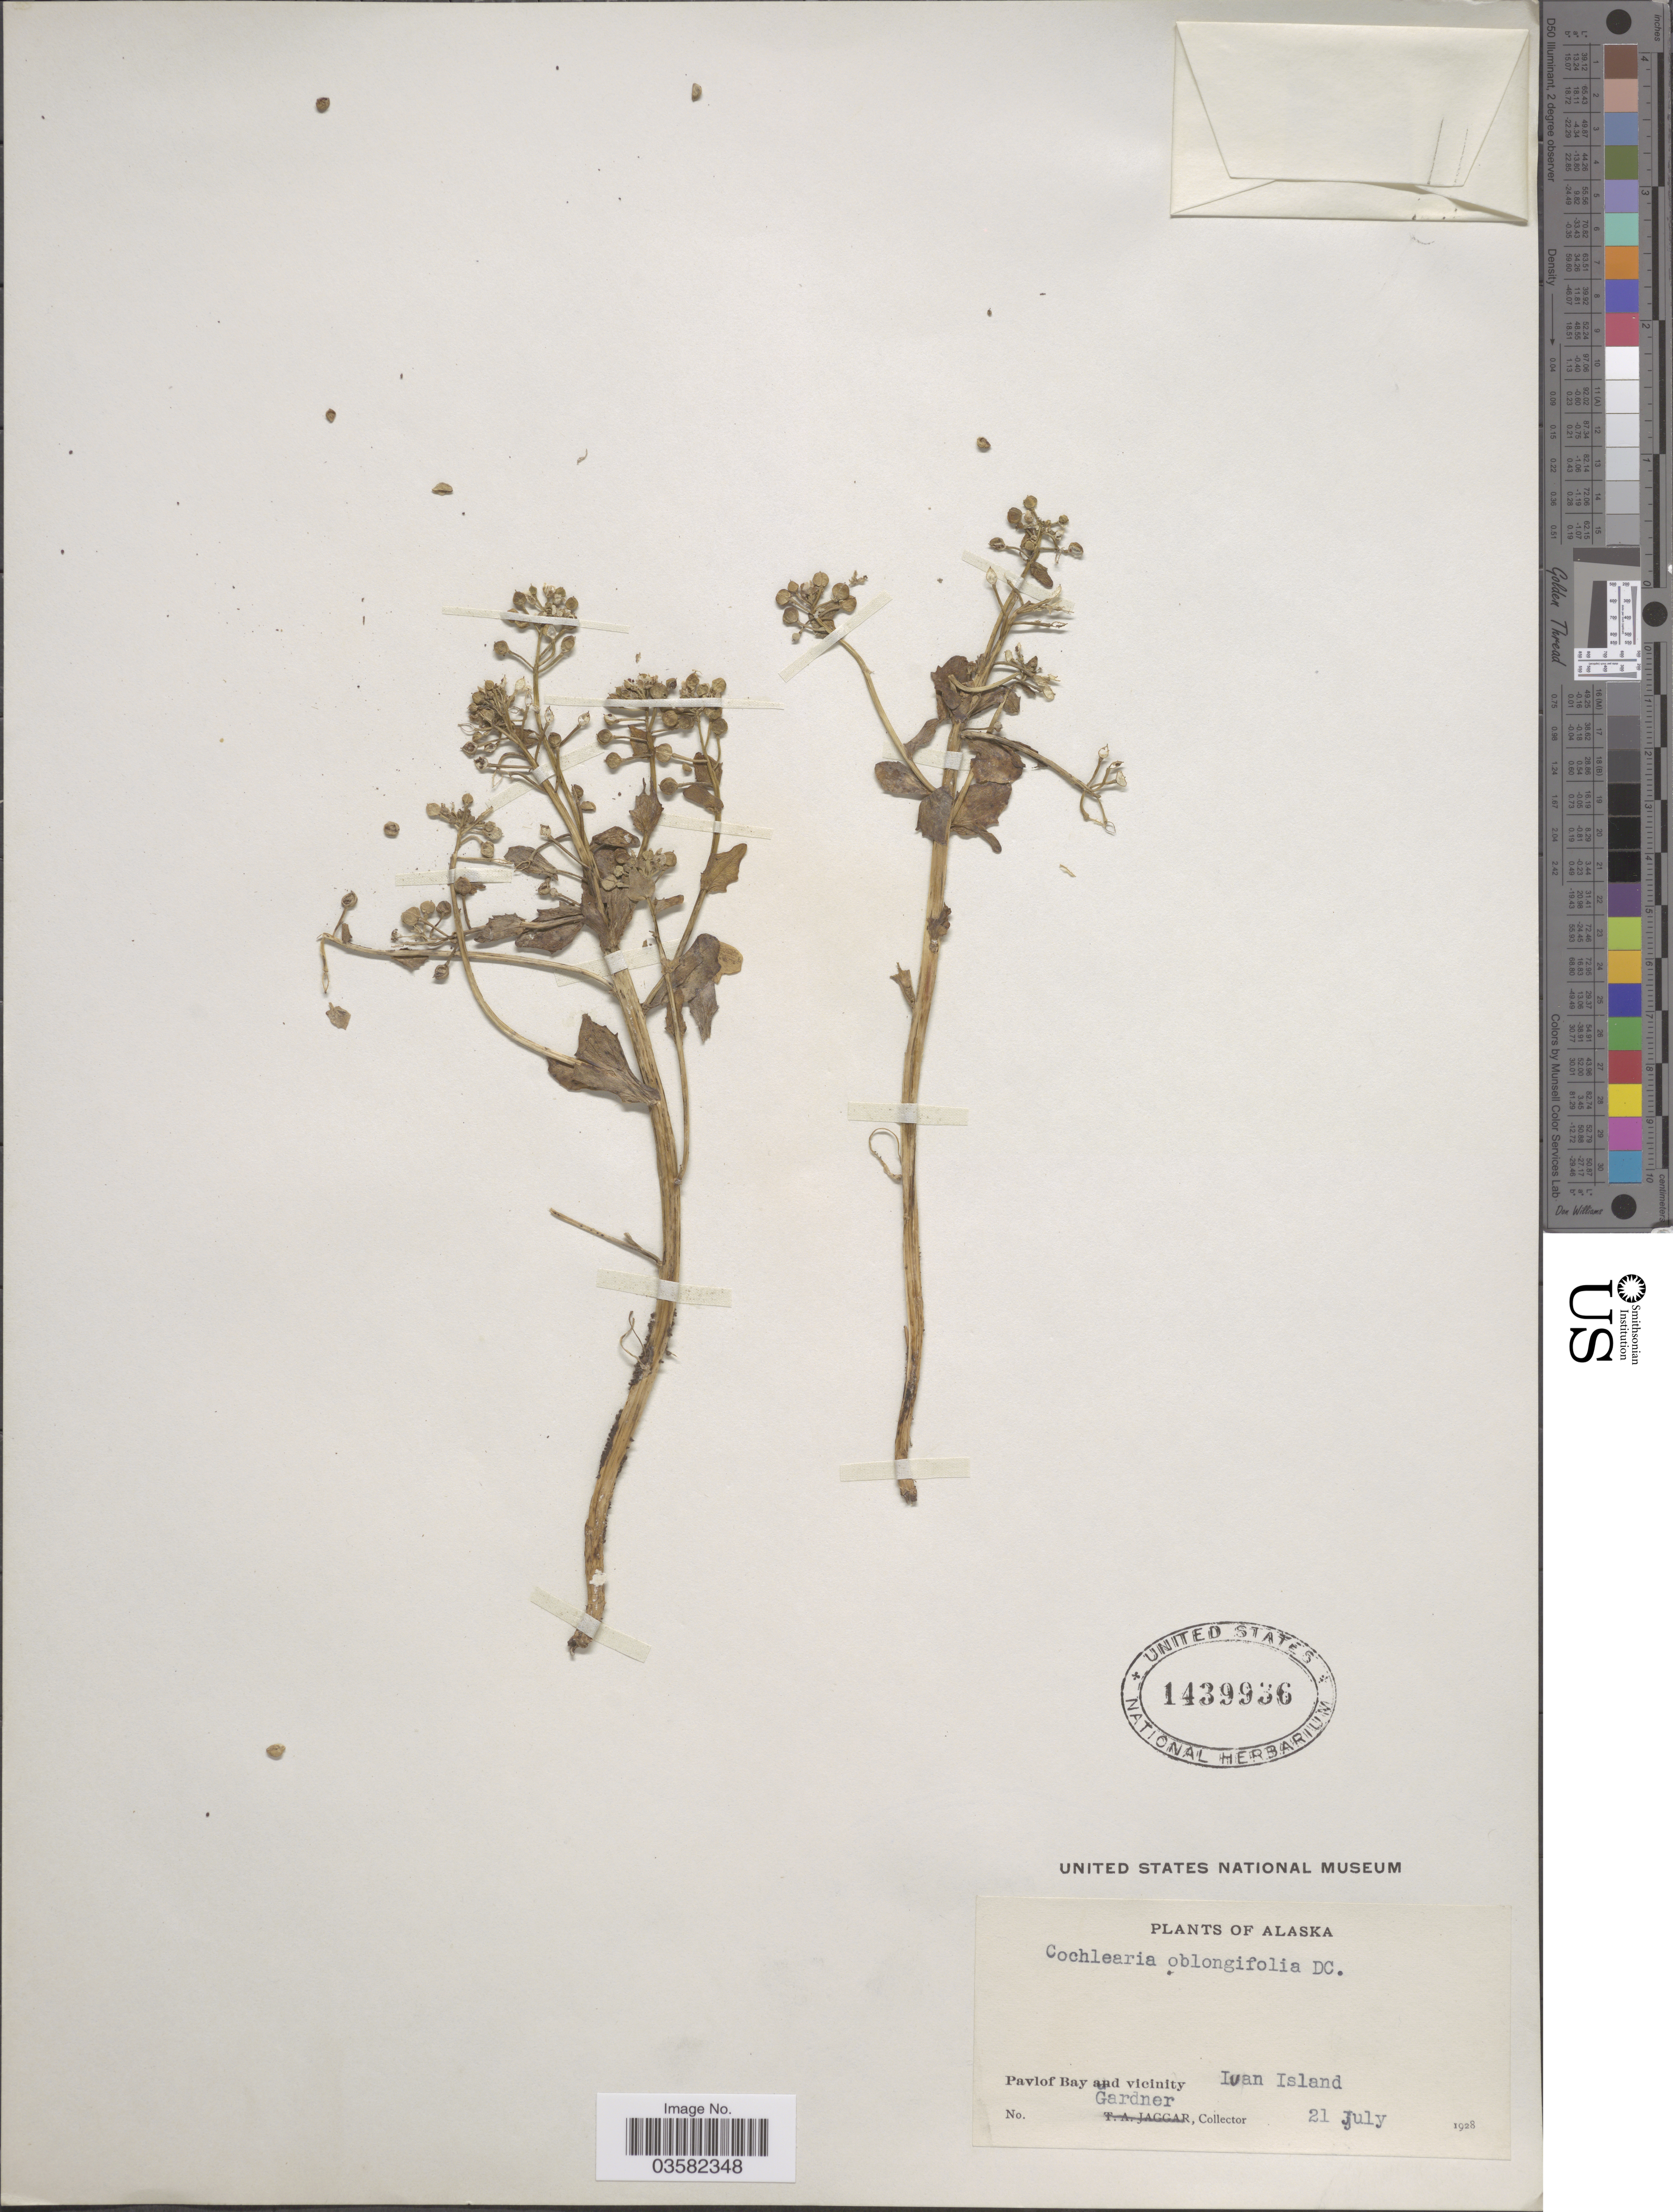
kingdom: Plantae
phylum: Tracheophyta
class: Magnoliopsida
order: Brassicales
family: Brassicaceae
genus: Cochlearia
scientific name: Cochlearia oblongifolia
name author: DC.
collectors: -- Gardner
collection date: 1928-07-21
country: United States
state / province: Alaska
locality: Pavlof Bay and vicinity, Ivan Island.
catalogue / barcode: US 1439936